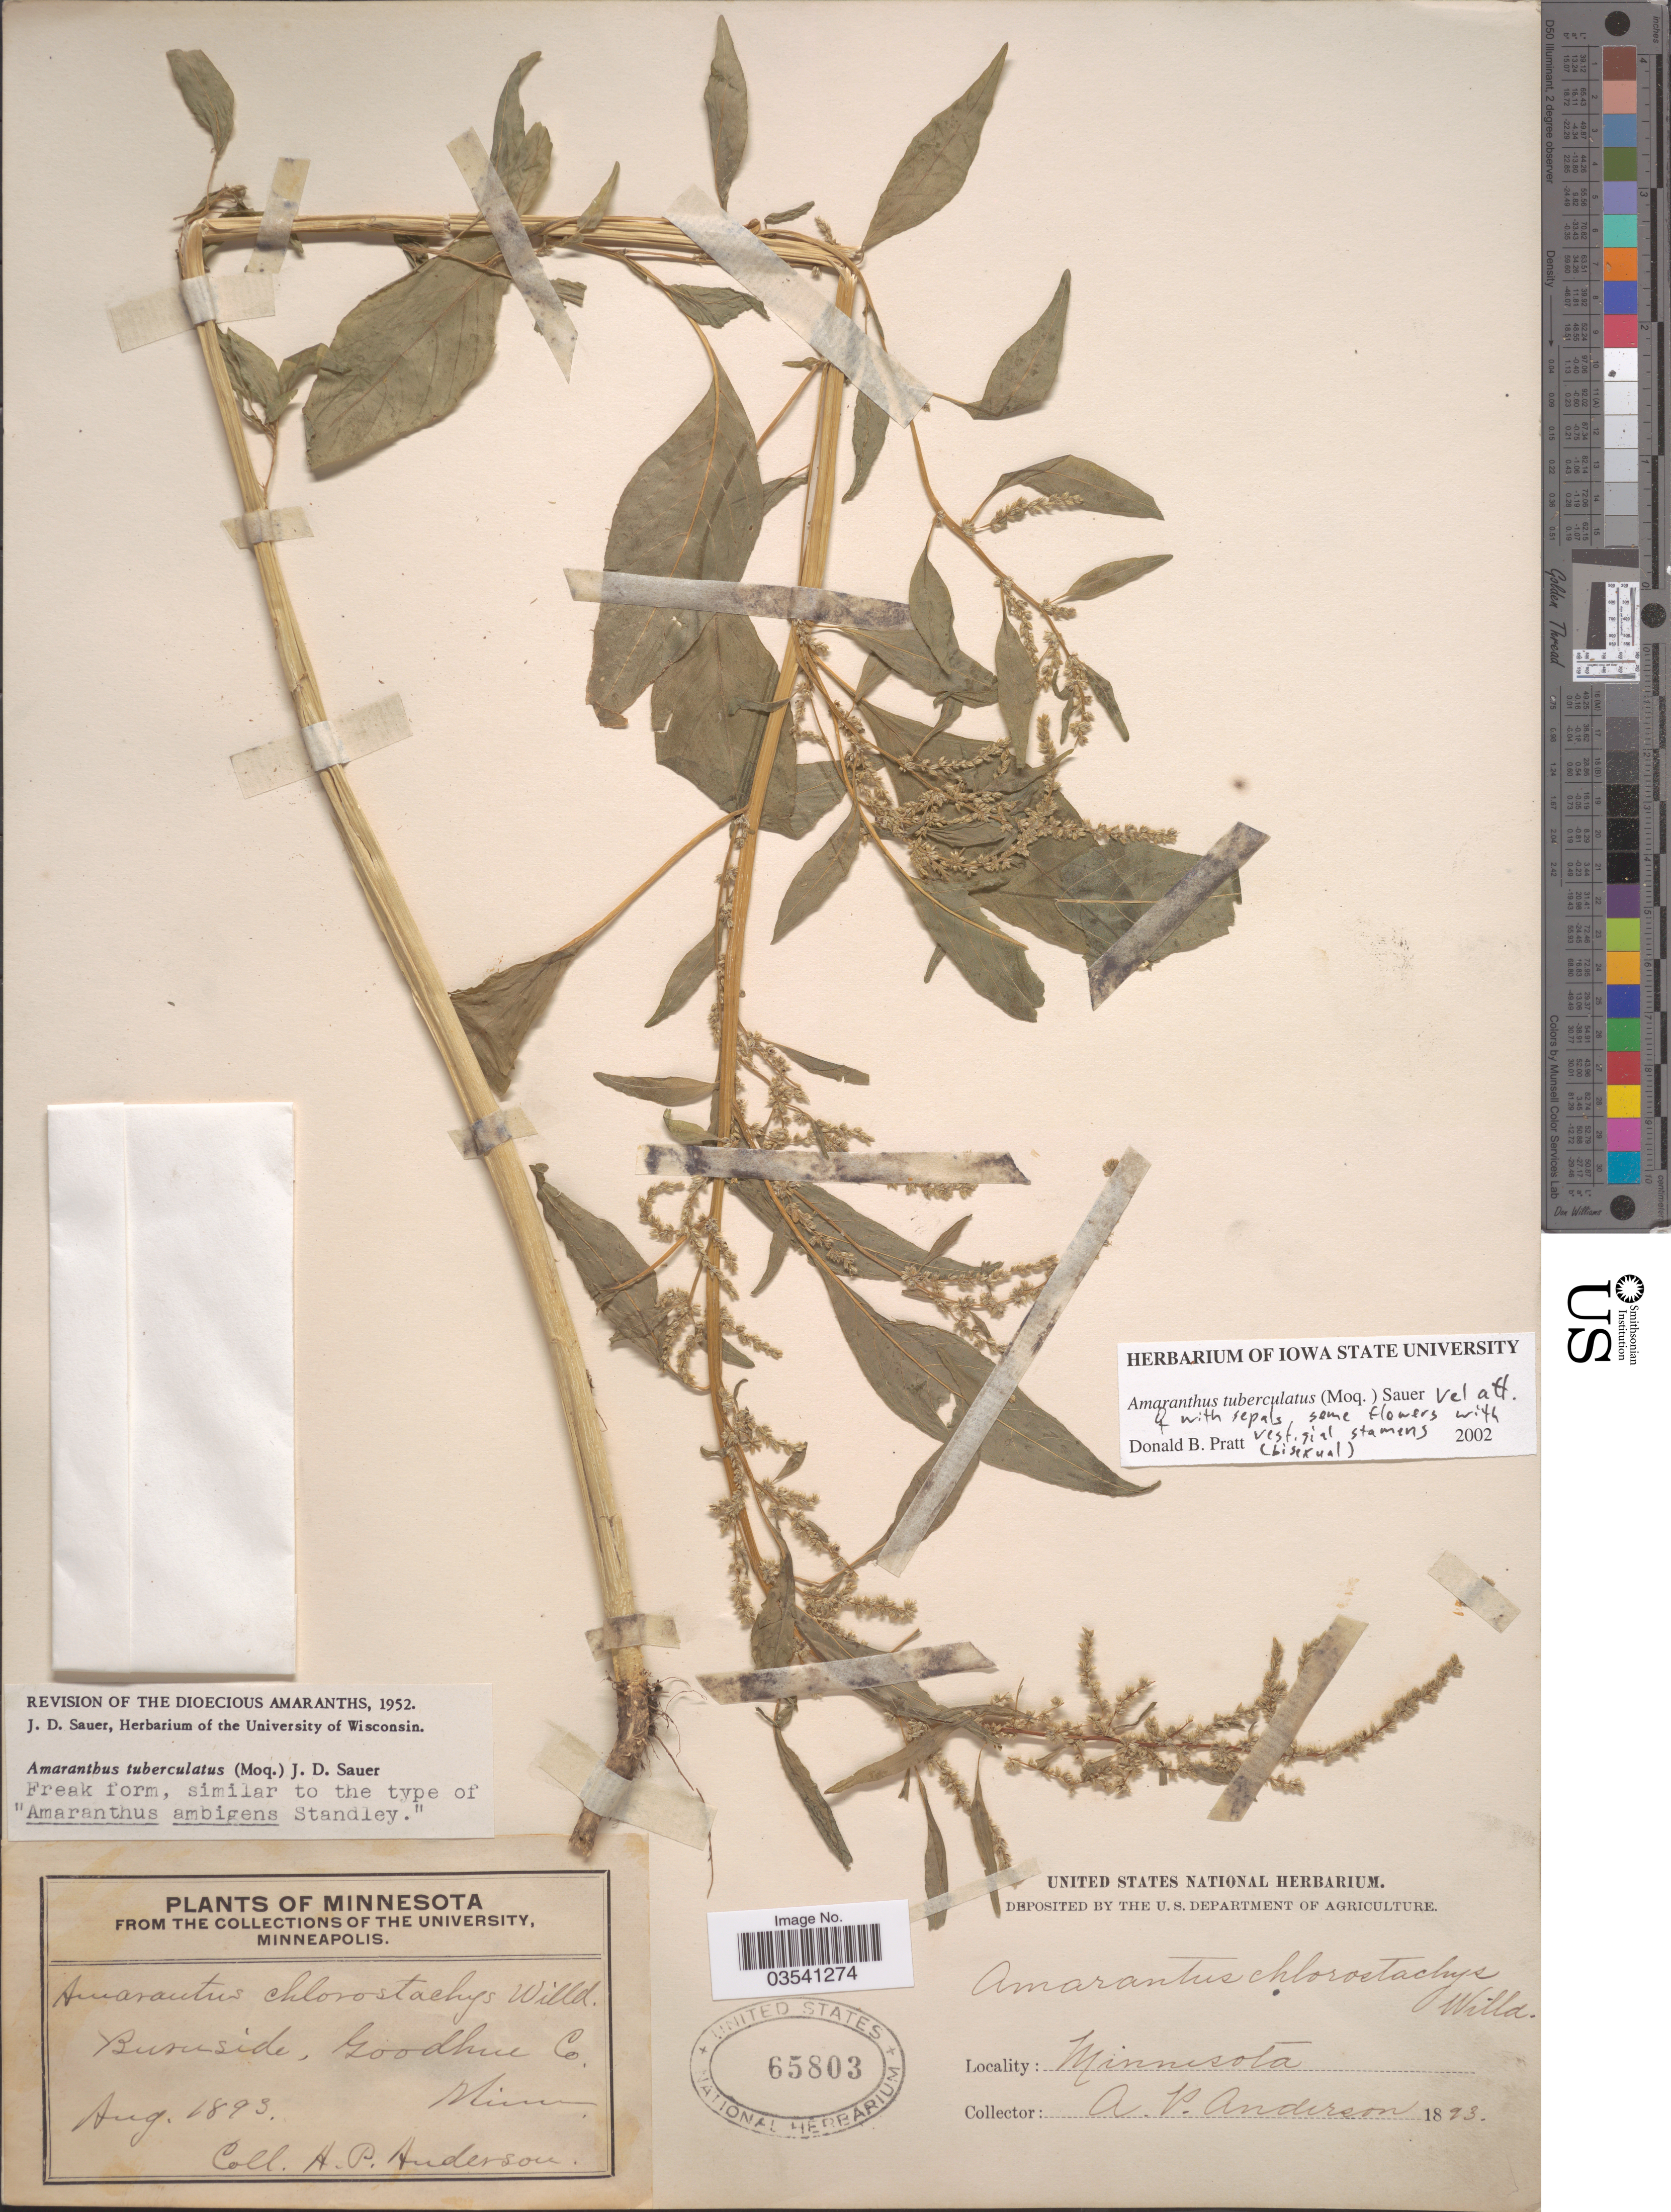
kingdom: Plantae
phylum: Tracheophyta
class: Magnoliopsida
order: Caryophyllales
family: Amaranthaceae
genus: Amaranthus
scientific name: Amaranthus tuberculatus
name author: (Moq.) J.D. Sauer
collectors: A. P. Anderson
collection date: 1893-08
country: United States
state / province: Minnesota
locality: Burnside, Goodhue Co.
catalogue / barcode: US 65803